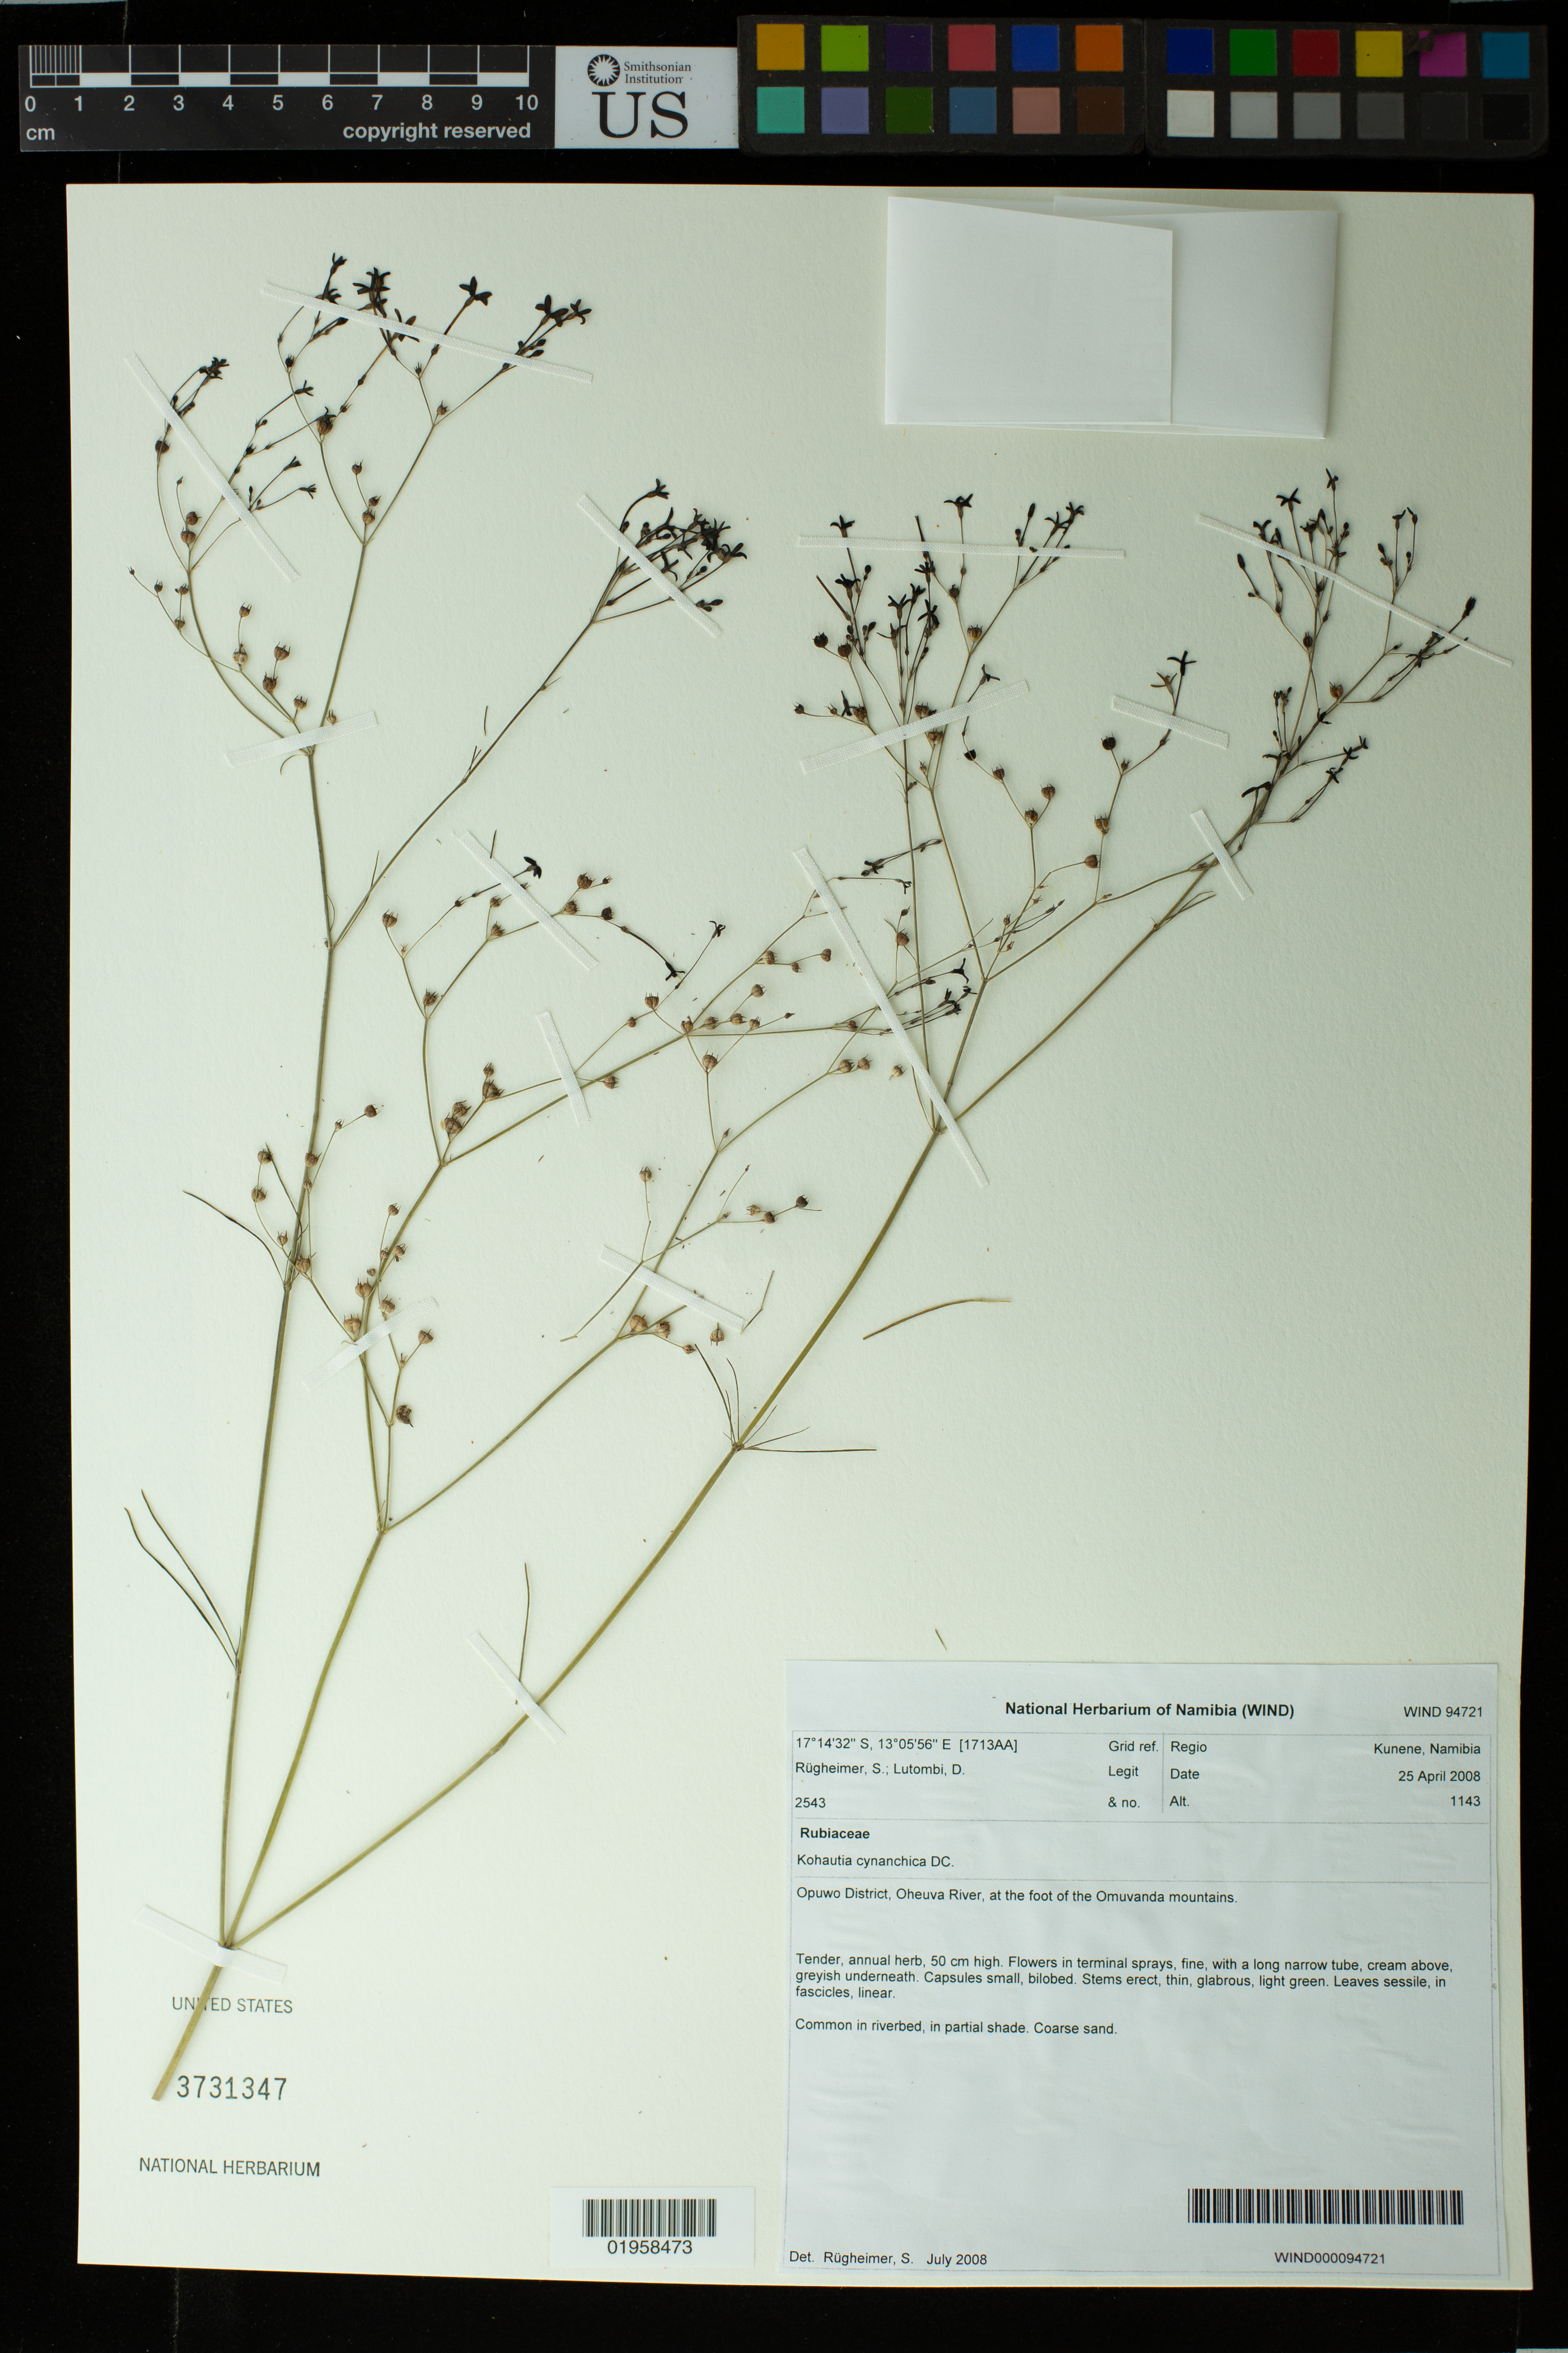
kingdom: Plantae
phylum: Tracheophyta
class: Magnoliopsida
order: Gentianales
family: Rubiaceae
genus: Kohautia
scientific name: Kohautia cynanchica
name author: DC.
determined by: Rugheimer, S.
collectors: S. Rugheimer & D. Lutombi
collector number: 2543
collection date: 2008-04-25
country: Namibia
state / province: Kunene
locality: Opuwo District, Oheuva River, at the foot of the Omuvanda Mountains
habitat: Common in riverbed, in partial shade. Coarse sand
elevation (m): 1143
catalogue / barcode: US 3731347